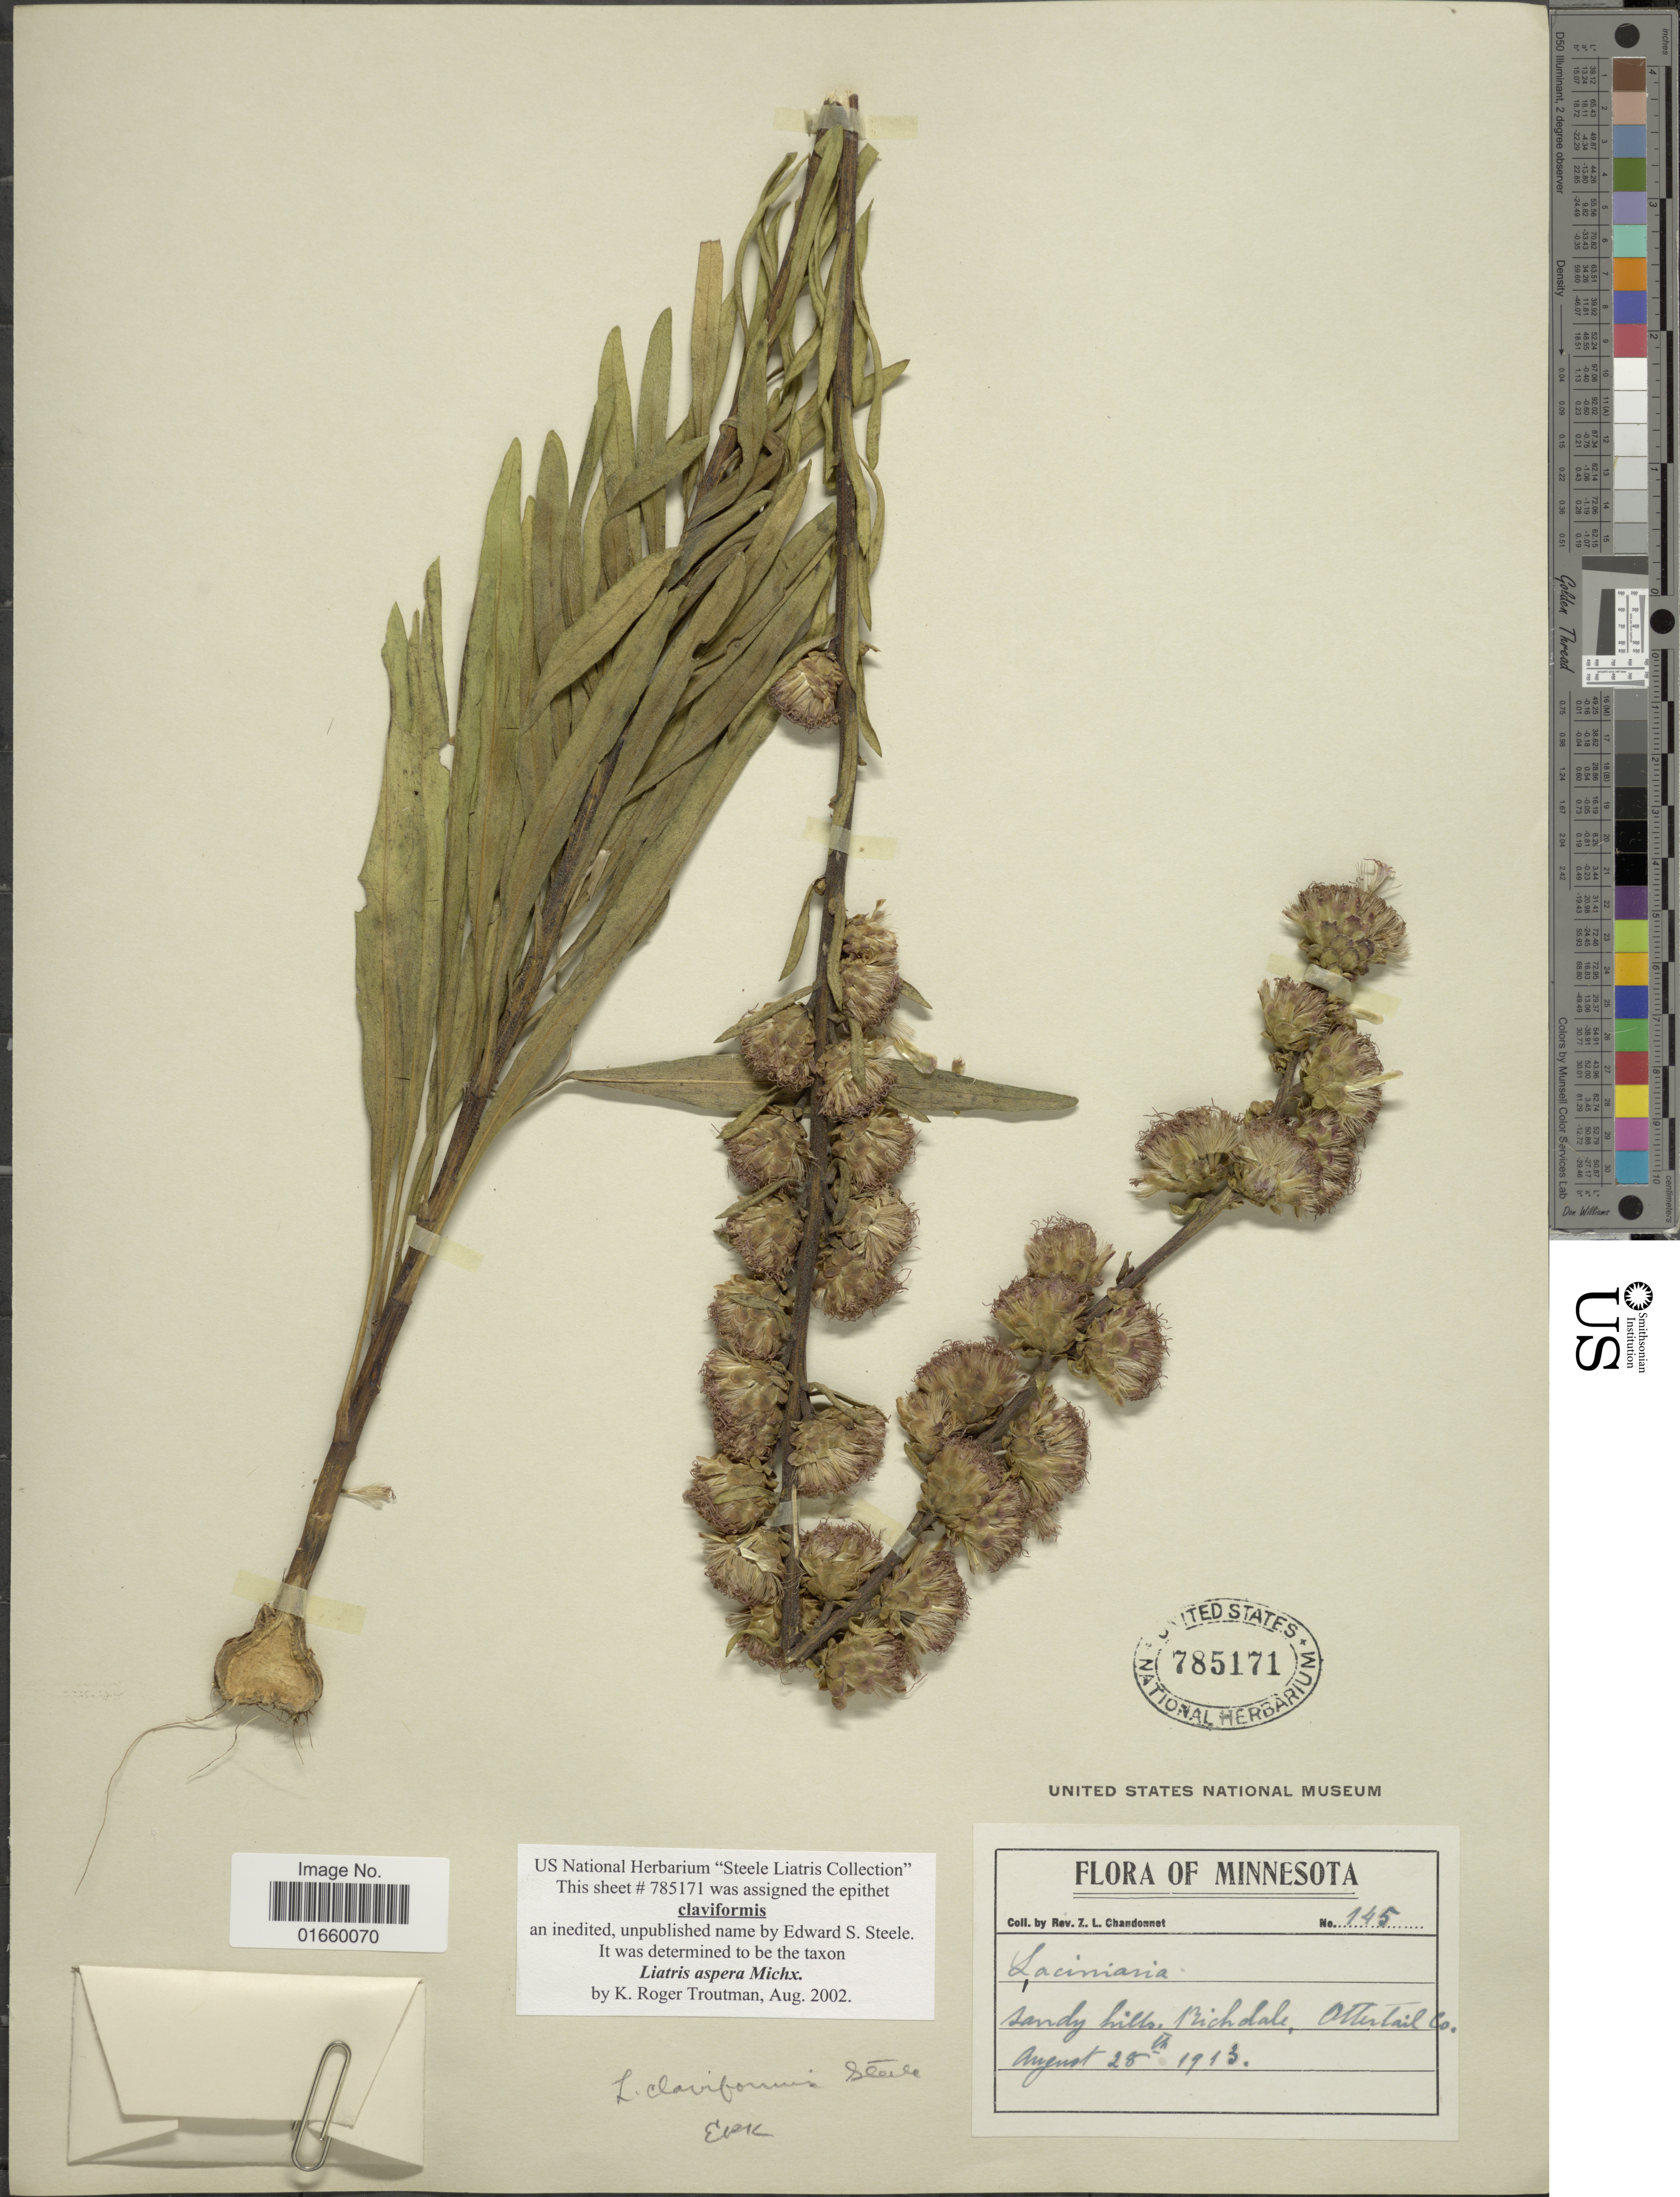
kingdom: Plantae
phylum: Tracheophyta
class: Magnoliopsida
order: Asterales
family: Asteraceae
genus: Liatris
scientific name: Liatris aspera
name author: Michx.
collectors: Z. Chandonnet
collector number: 145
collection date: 1913-08-28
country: United States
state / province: Minnesota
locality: Richdale, Otter Tail Co.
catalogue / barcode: US 785171